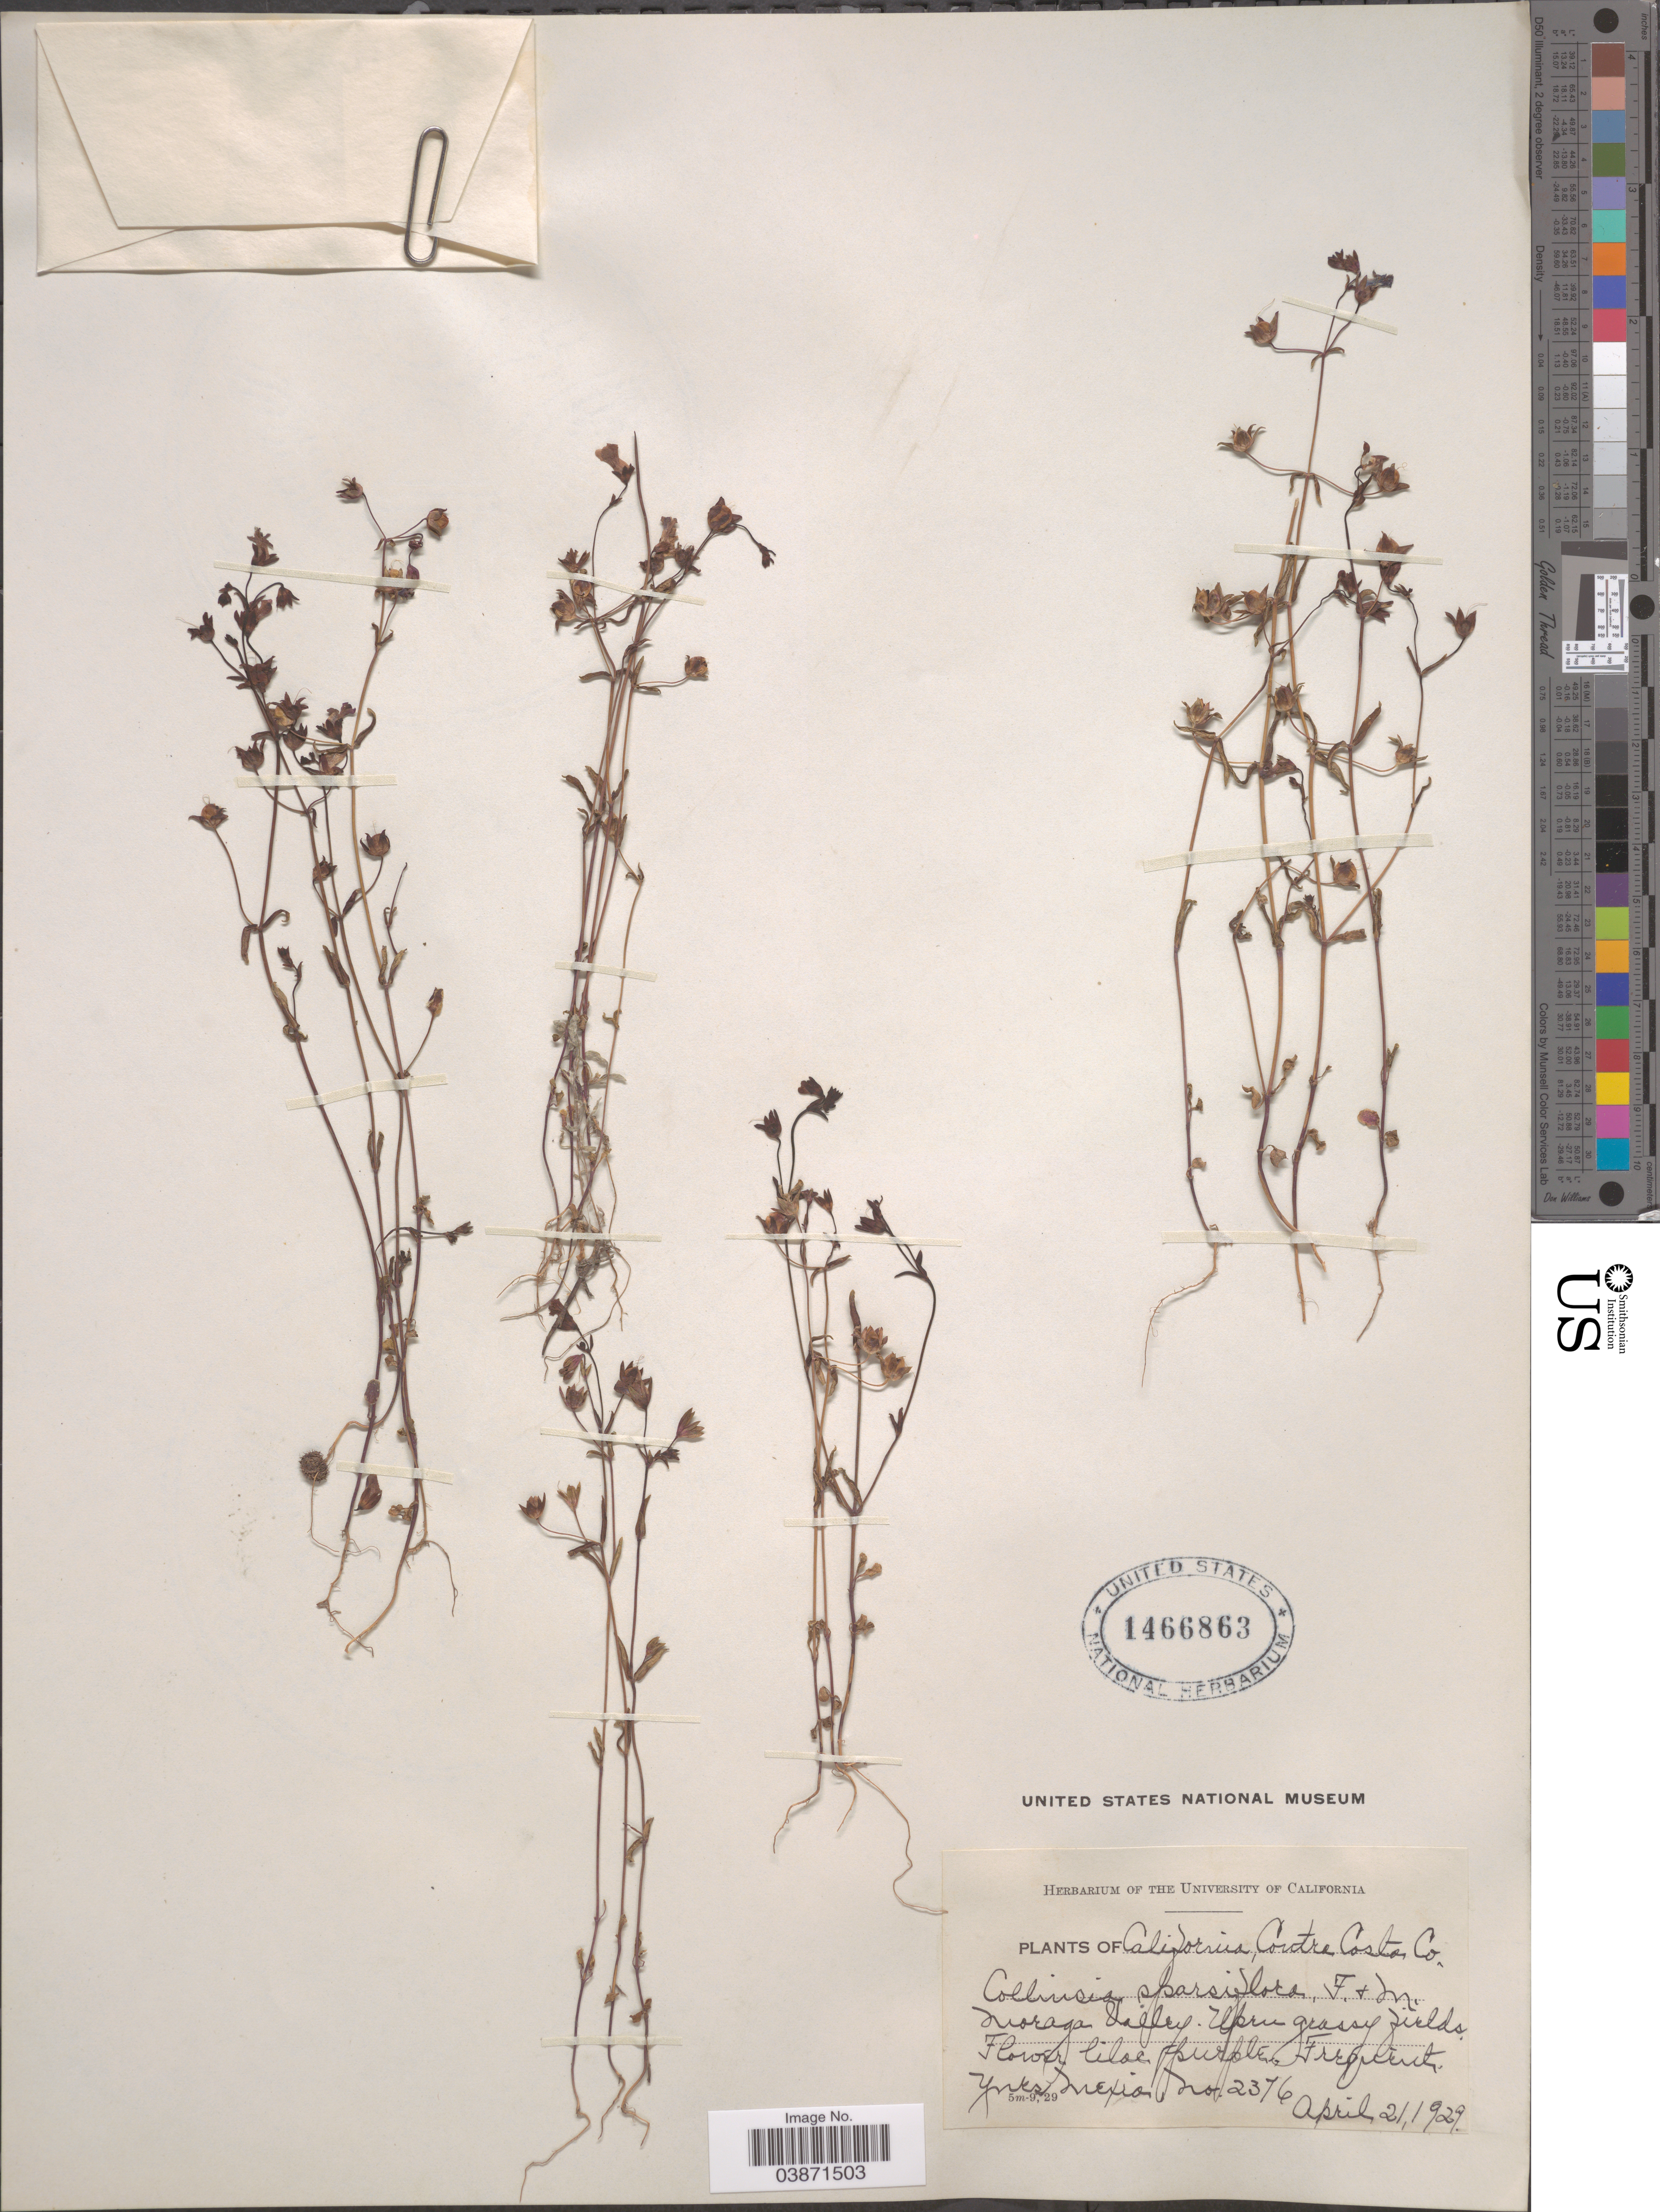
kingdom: Plantae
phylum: Tracheophyta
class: Magnoliopsida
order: Lamiales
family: Plantaginaceae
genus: Collinsia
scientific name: Collinsia sparsiflora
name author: Fisch. & C.A. Mey.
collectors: Y. Mexia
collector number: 2376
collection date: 1929-04-21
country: United States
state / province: California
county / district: Contra Costa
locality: Contra Costa Co. Moraga Valley.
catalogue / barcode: US 1466863